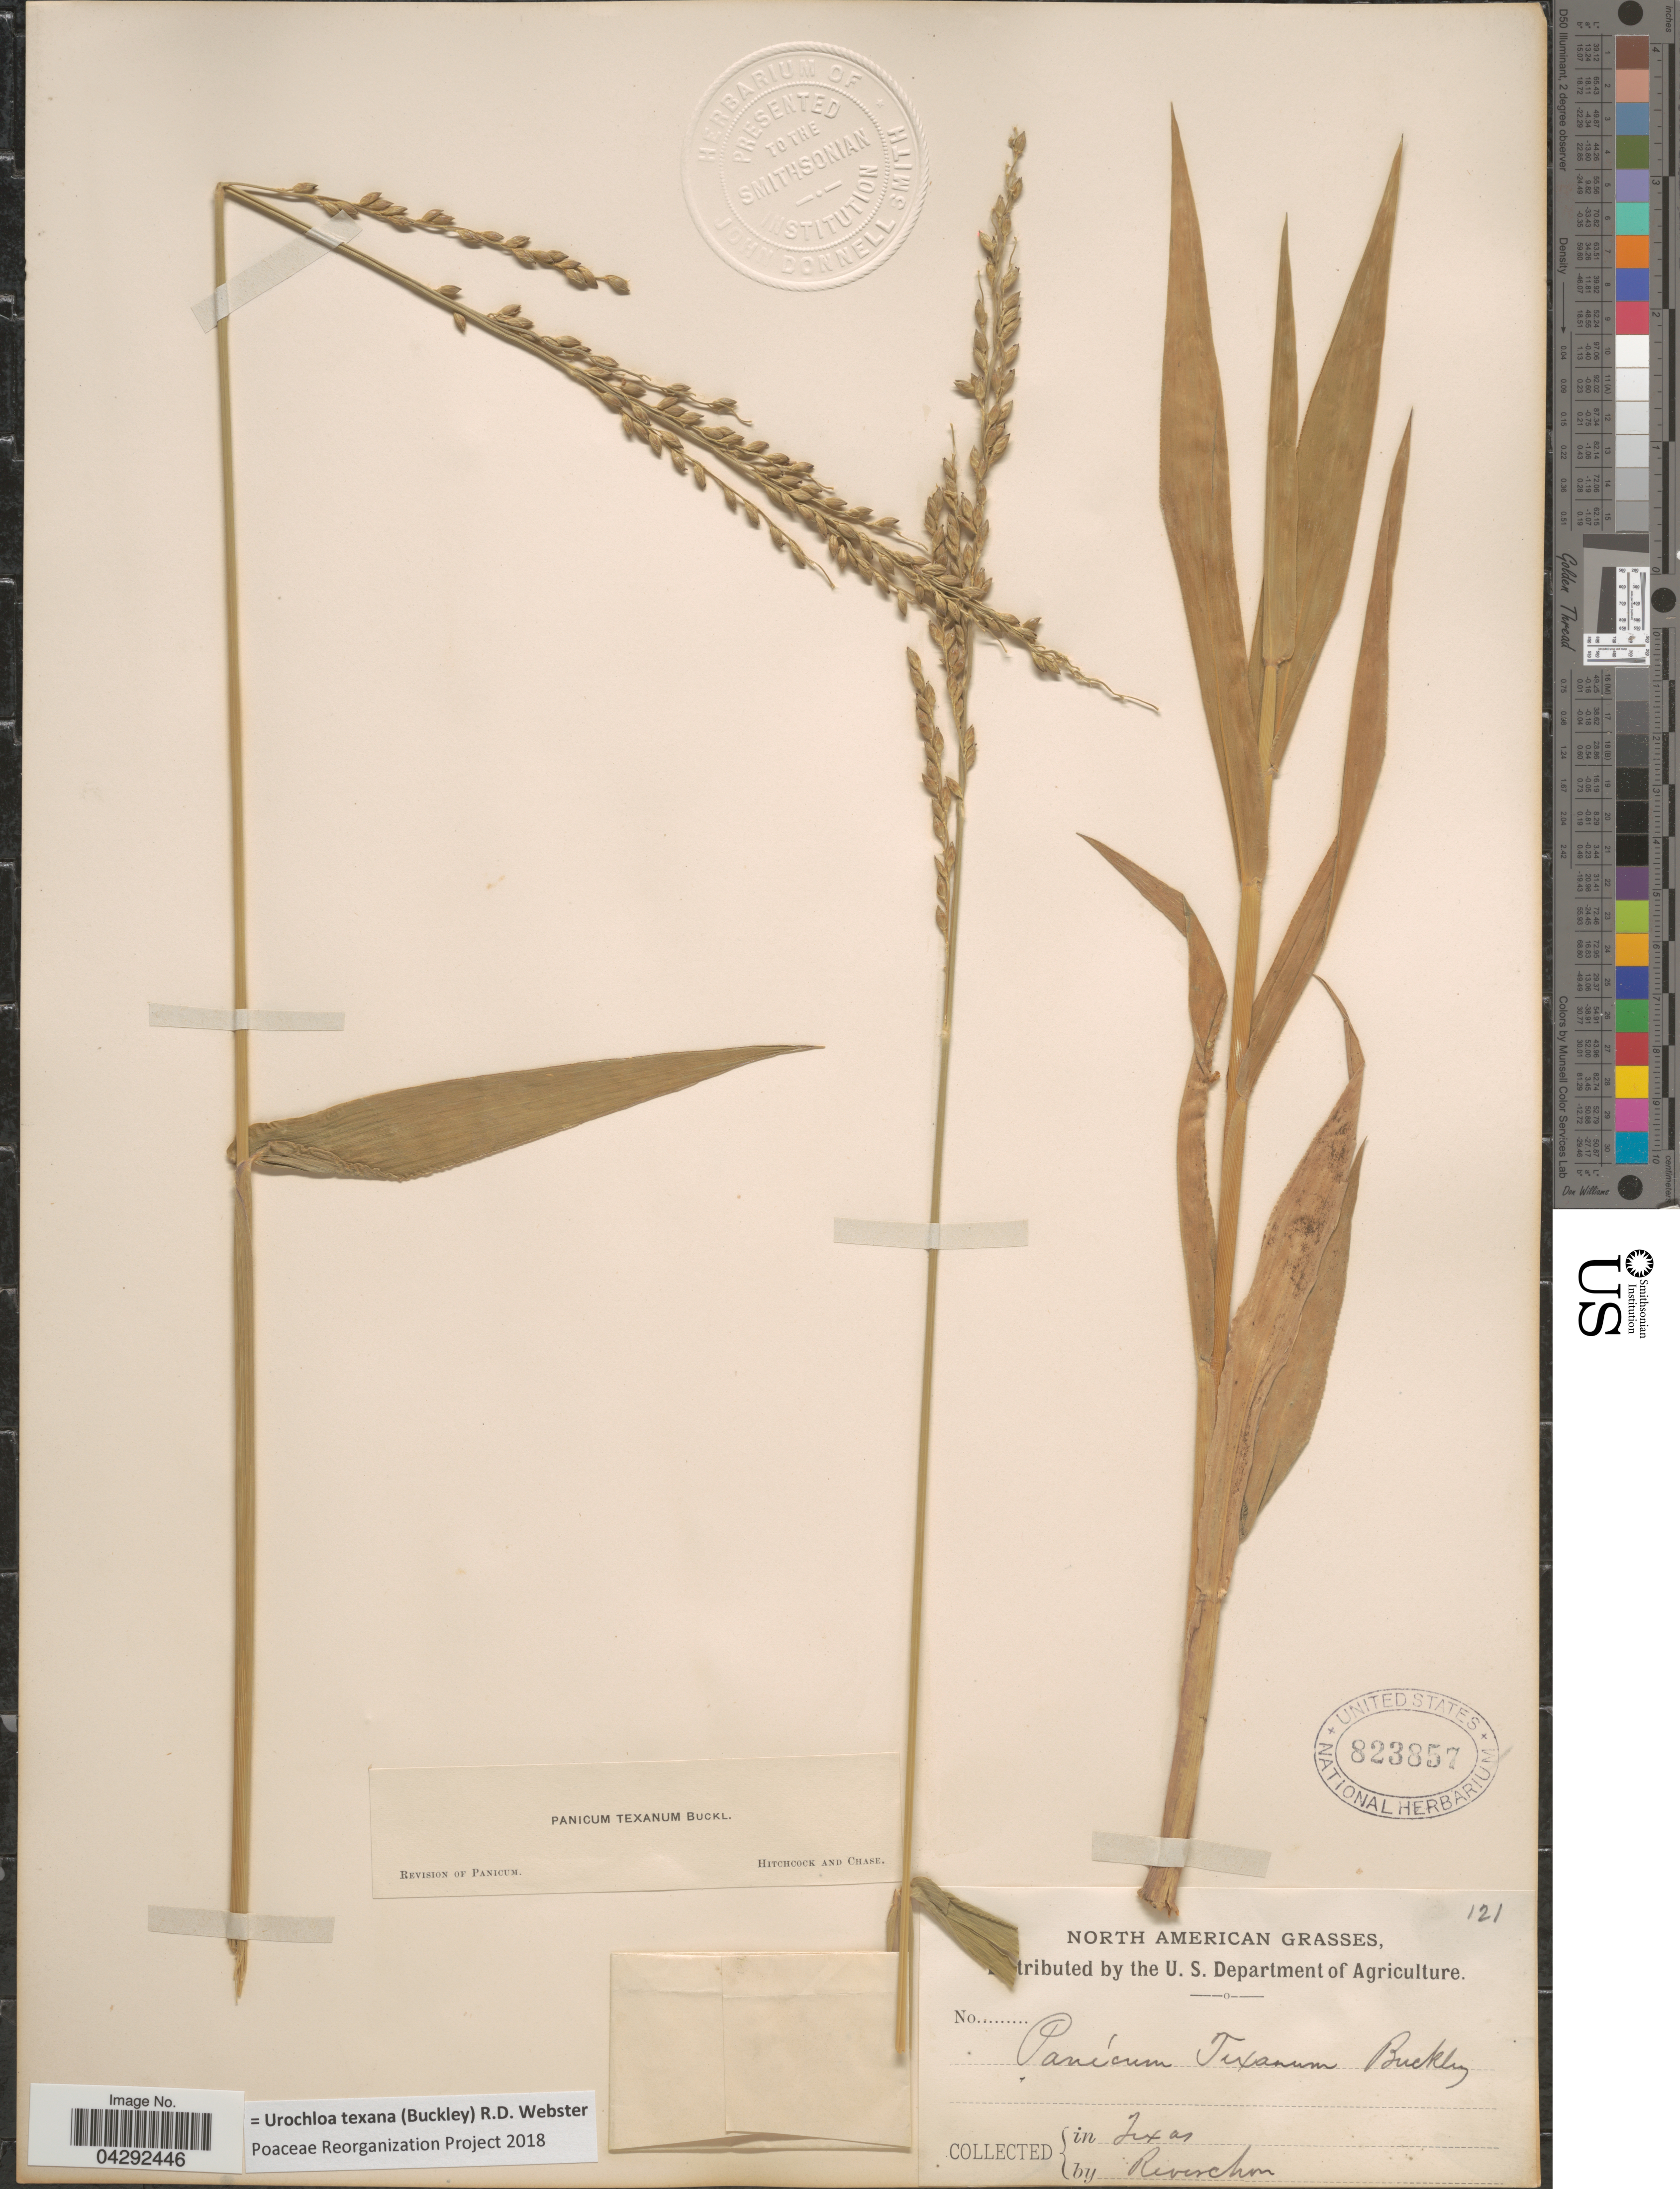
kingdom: Plantae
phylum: Tracheophyta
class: Liliopsida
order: Poales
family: Poaceae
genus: Urochloa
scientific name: Urochloa texana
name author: (Buckley) R.D. Webster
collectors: -. Reverchon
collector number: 121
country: United States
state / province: Texas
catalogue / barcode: US 823857